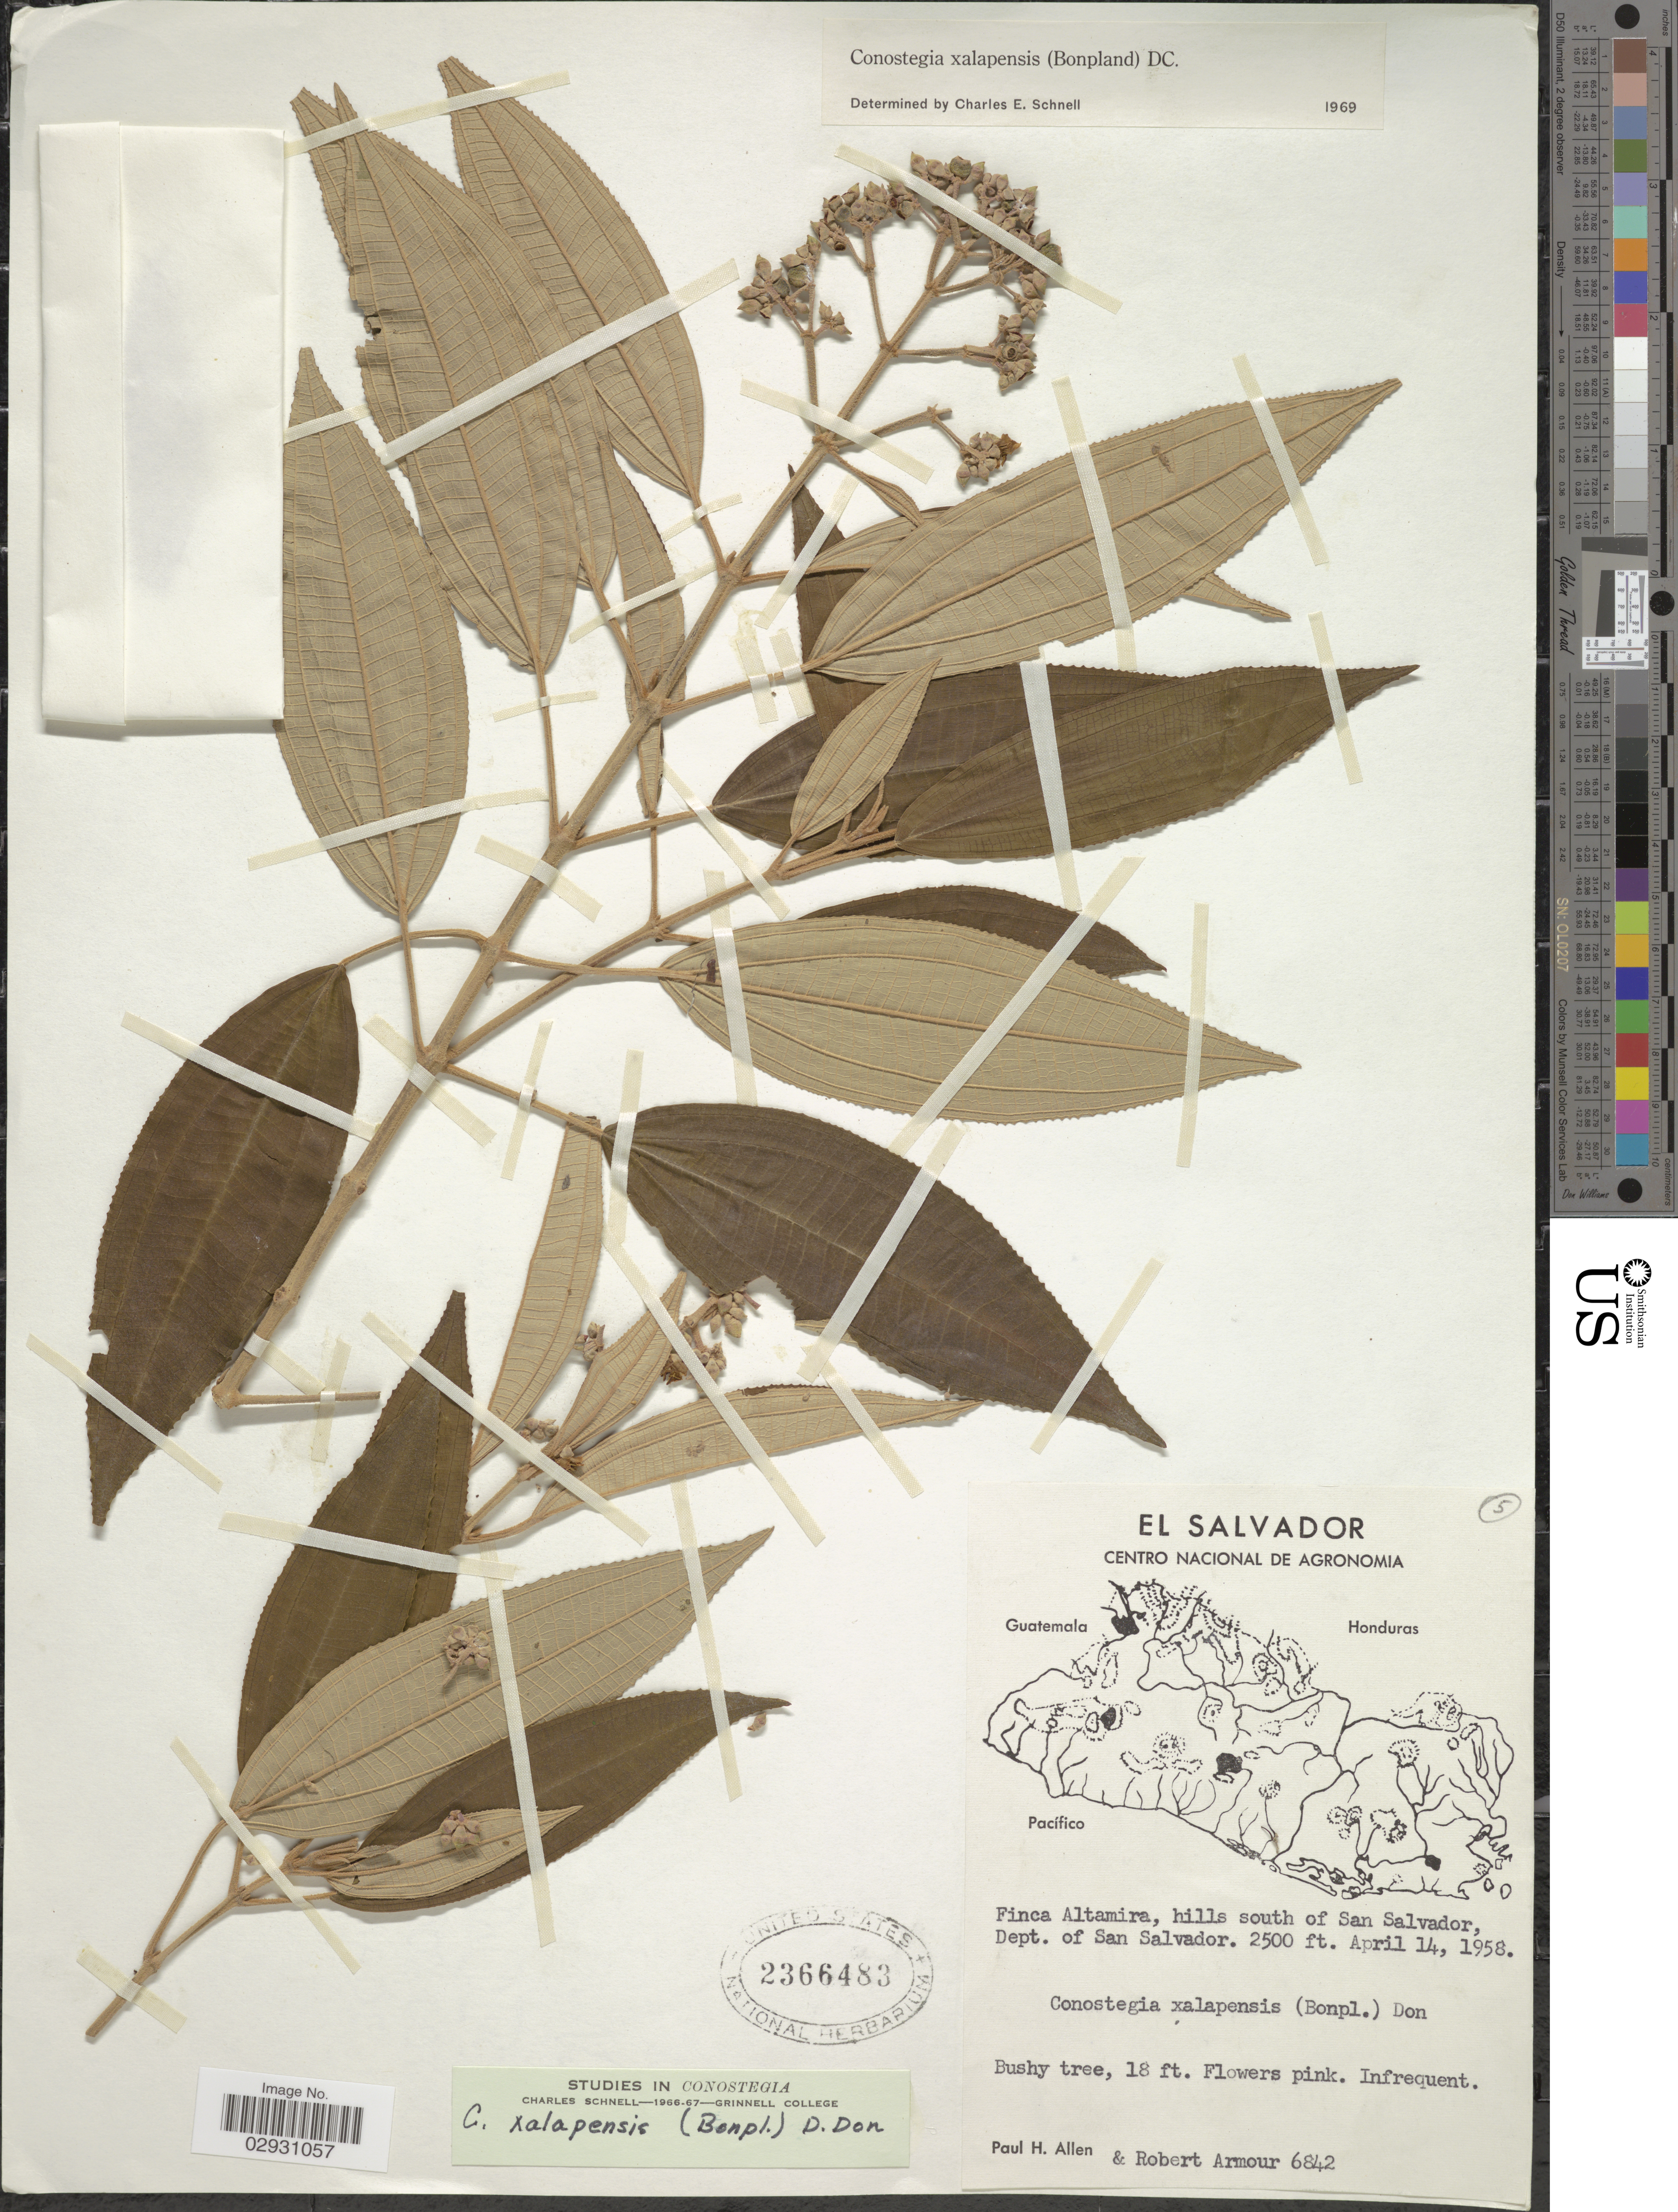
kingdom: Plantae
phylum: Tracheophyta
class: Magnoliopsida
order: Myrtales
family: Melastomataceae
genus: Conostegia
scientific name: Conostegia quadrangularis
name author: Schltdl. ex Steud.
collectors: P. H. Allen & R. Armour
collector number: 6842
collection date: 1958-04-14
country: El Salvador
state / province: San Salvador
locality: Finca Altamira, hills south of San Salvador, Dept. of San Salvador.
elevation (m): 762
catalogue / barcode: US 2366483